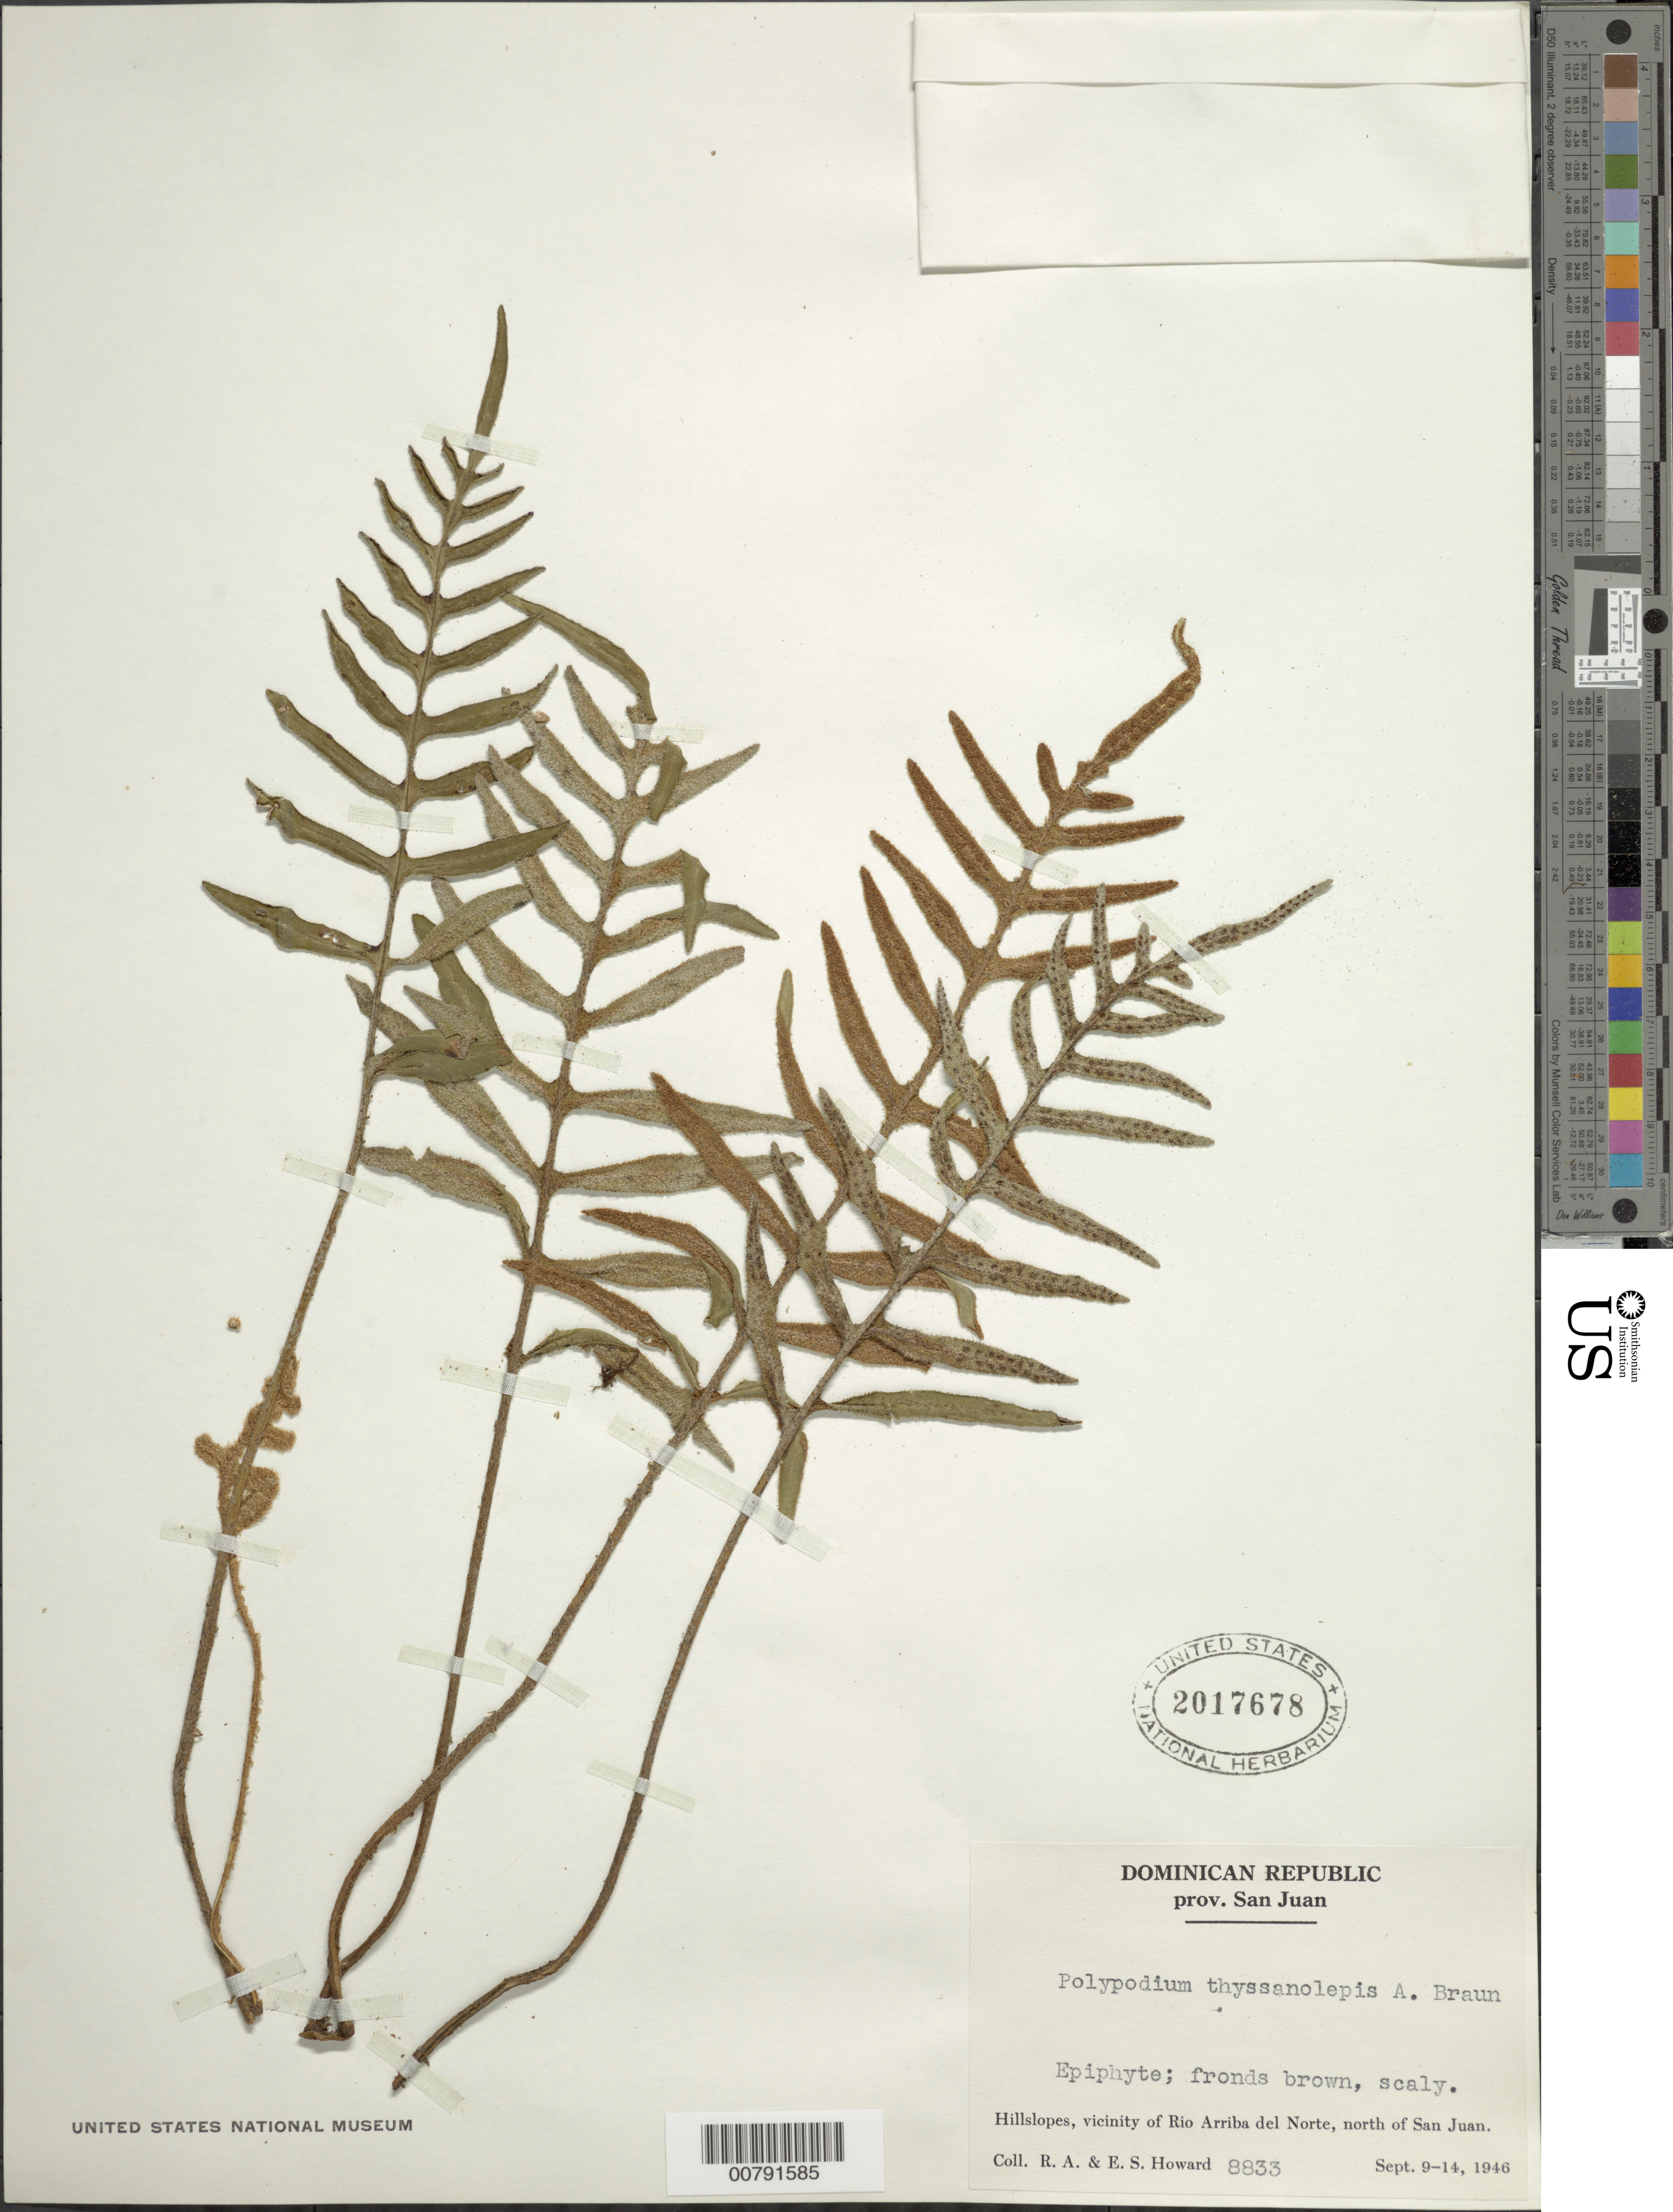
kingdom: Plantae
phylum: Tracheophyta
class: Polypodiopsida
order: Polypodiales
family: Polypodiaceae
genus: Pleopeltis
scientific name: Pleopeltis thyssanolepis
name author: (A. Braun ex Klotzsch) E.G. Andrews & Windham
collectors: R. A. Howard & E. S. Howard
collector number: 8833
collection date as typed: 09 Sep 1946 to 14 Sep 1946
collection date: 1946-09-09/1946-09-14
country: Dominican Republic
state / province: San Juan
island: Hispaniola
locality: Río Arriba del Norte, N of San Juan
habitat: Hillslopes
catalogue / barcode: US 2017678